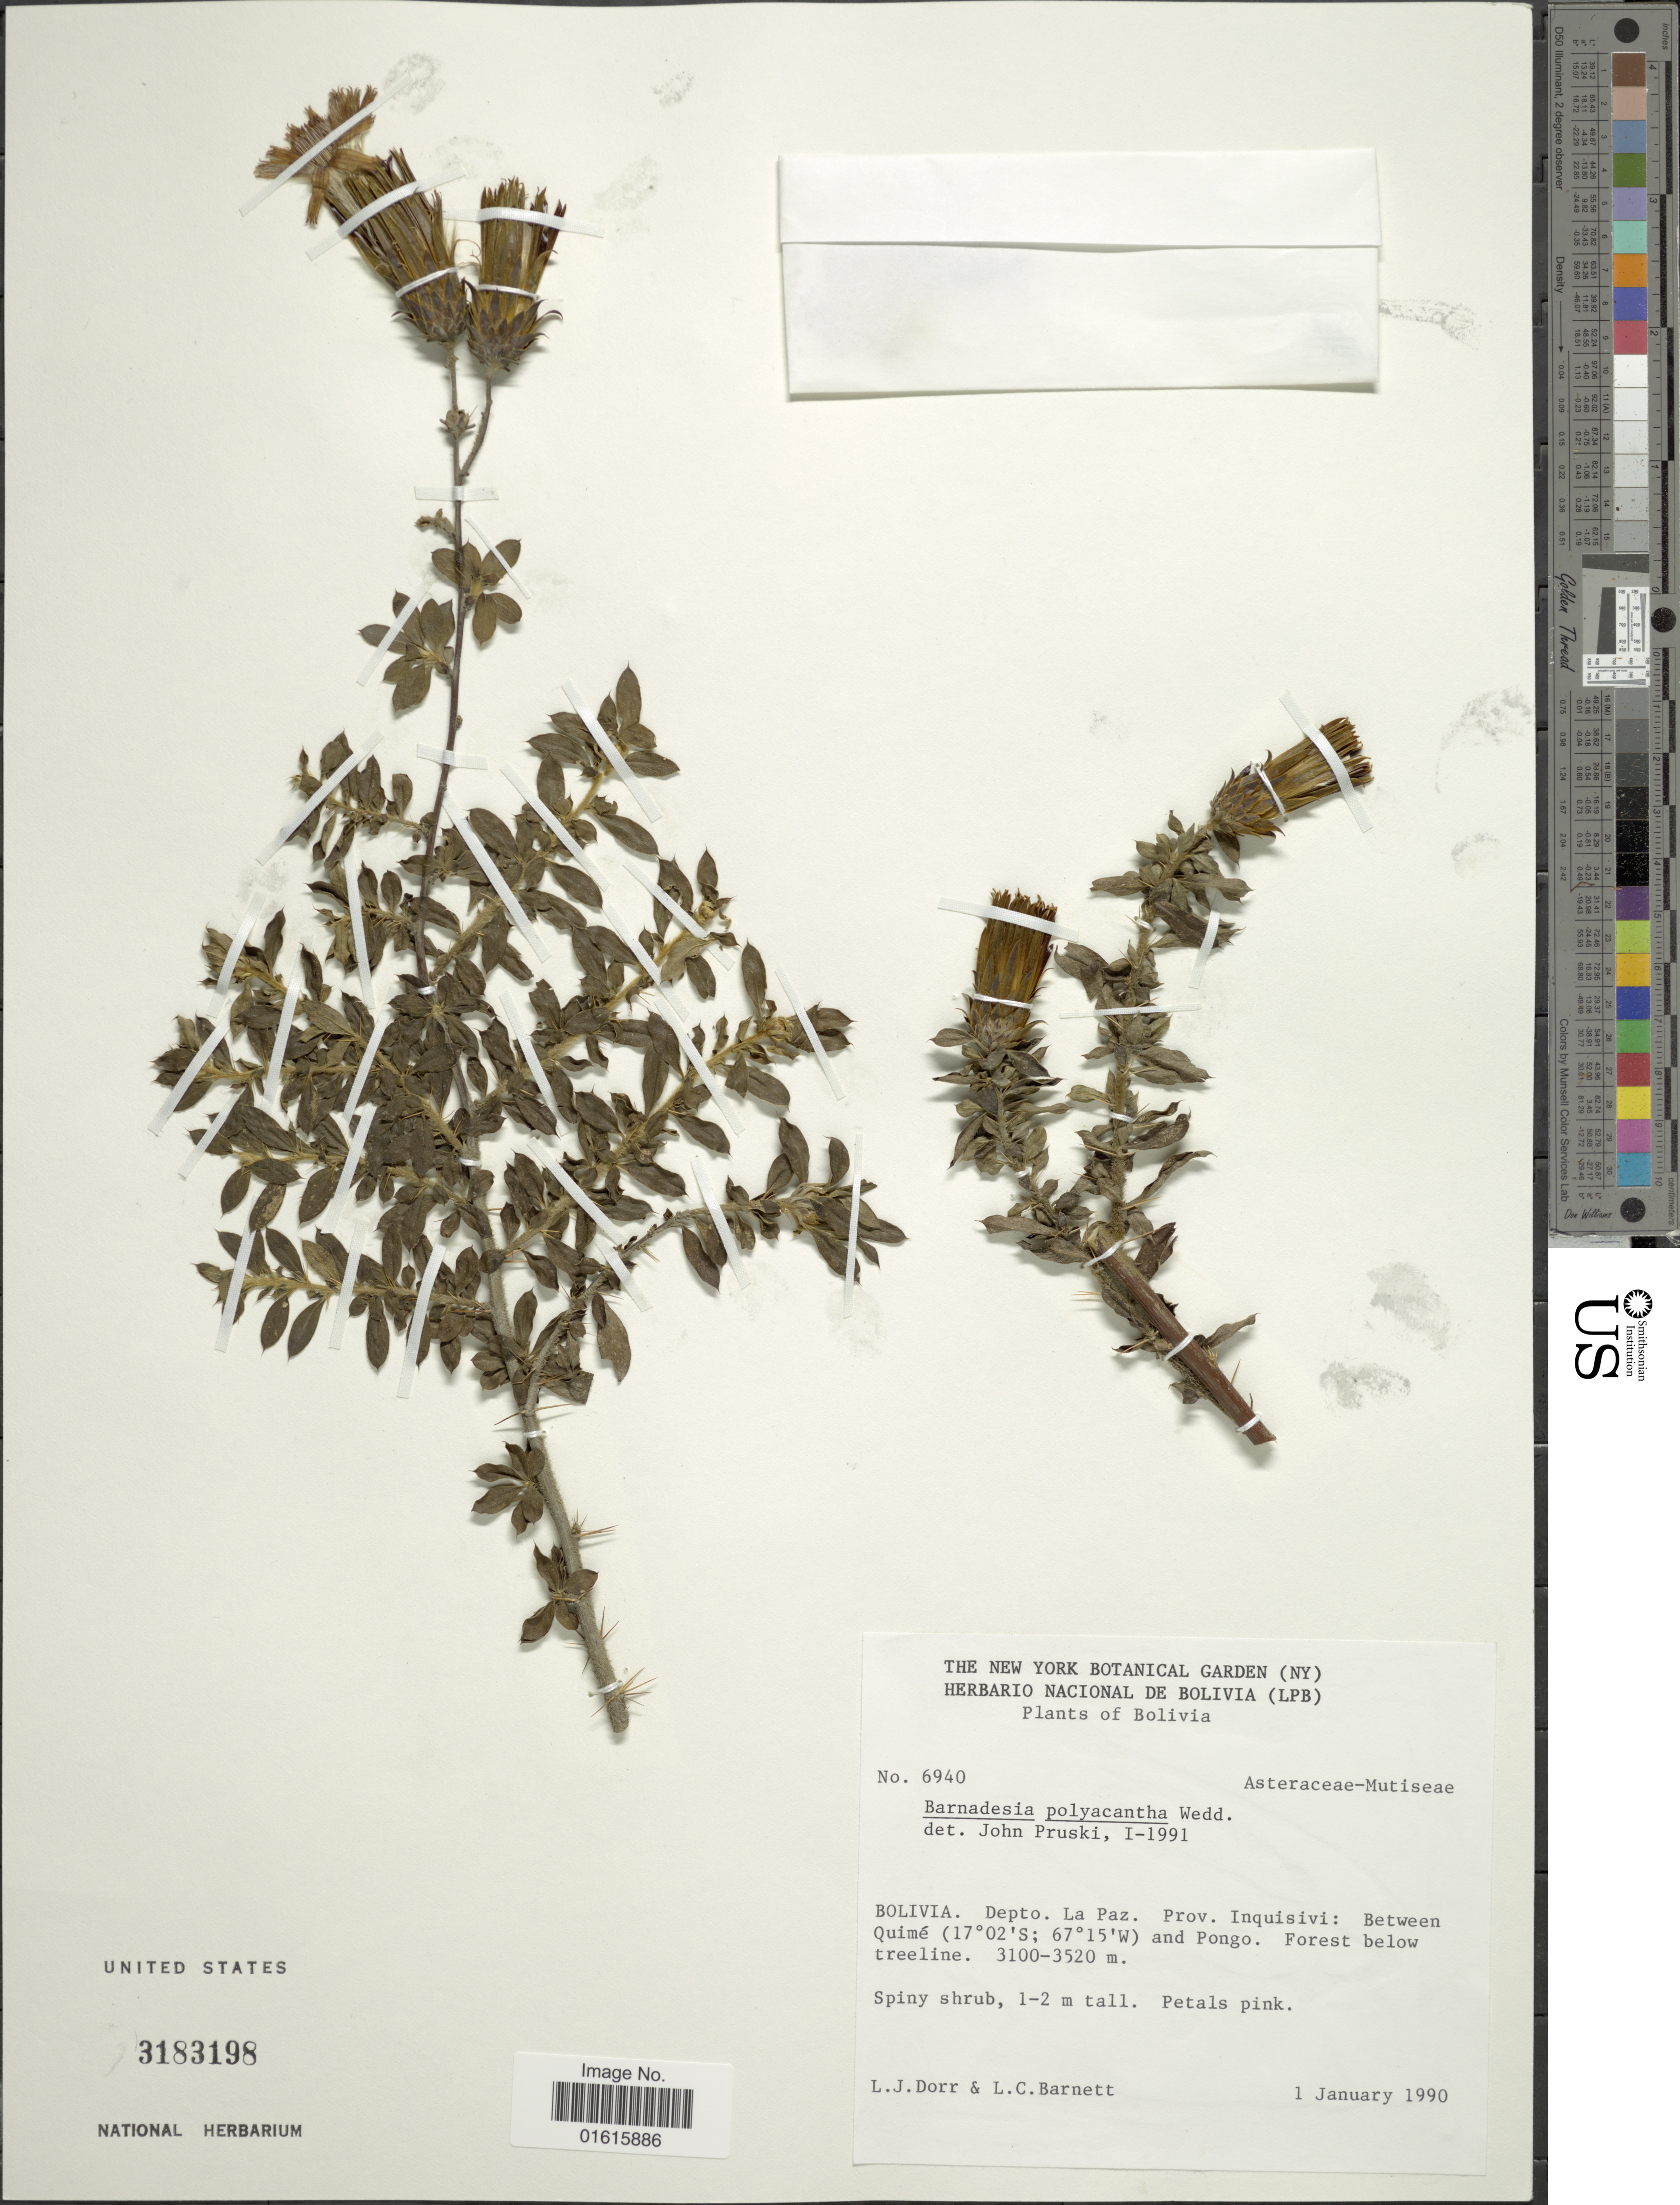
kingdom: Plantae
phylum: Tracheophyta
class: Magnoliopsida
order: Asterales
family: Asteraceae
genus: Barnadesia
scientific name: Barnadesia polyacantha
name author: Wedd.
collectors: L. J. Dorr & L. C. Barnett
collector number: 6940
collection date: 1990-01-01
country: Bolivia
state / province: La Paz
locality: Prov. Inquisivi: Between Quime and Pongo. Forest below treeline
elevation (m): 3100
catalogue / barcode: US 3183198